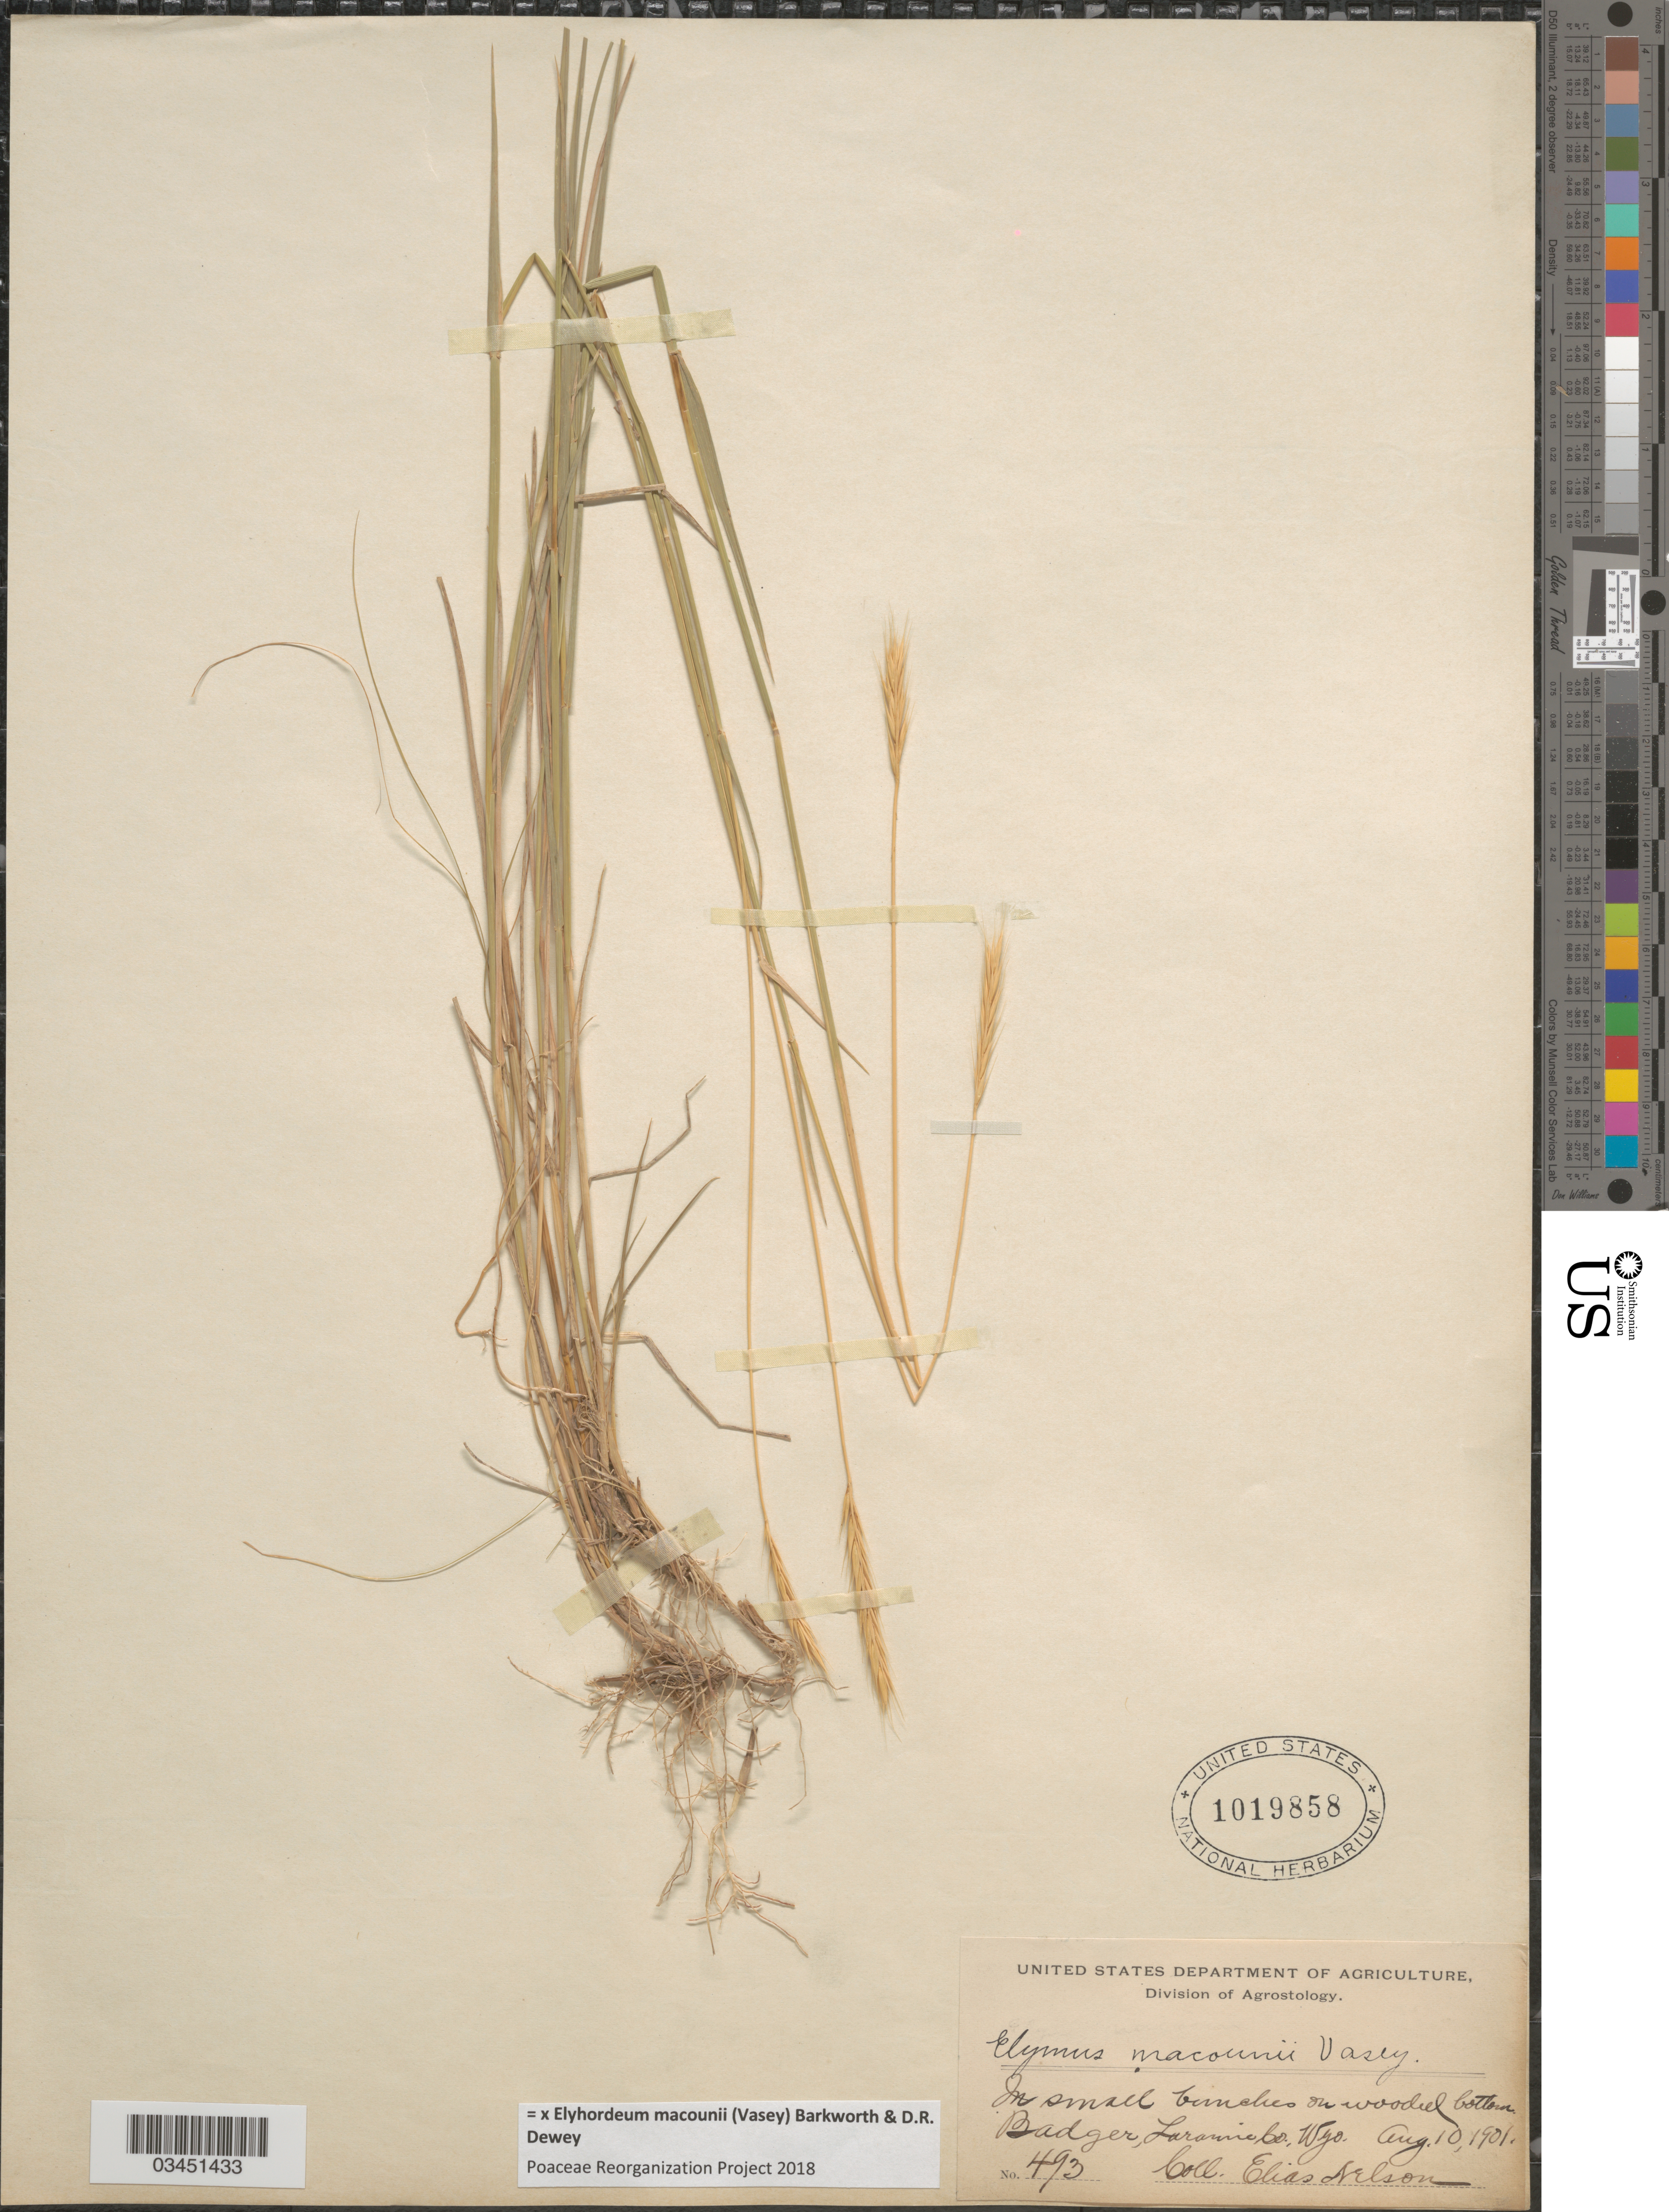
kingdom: Plantae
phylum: Tracheophyta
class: Liliopsida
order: Poales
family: Poaceae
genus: Elyhordeum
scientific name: x Elyhordeum macounii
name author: (Vasey) Barkworth & Dewey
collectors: E. Nelson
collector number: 493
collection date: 1901-08-10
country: United States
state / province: Wyoming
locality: Badger, Laramie Co.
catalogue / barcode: US 1019858